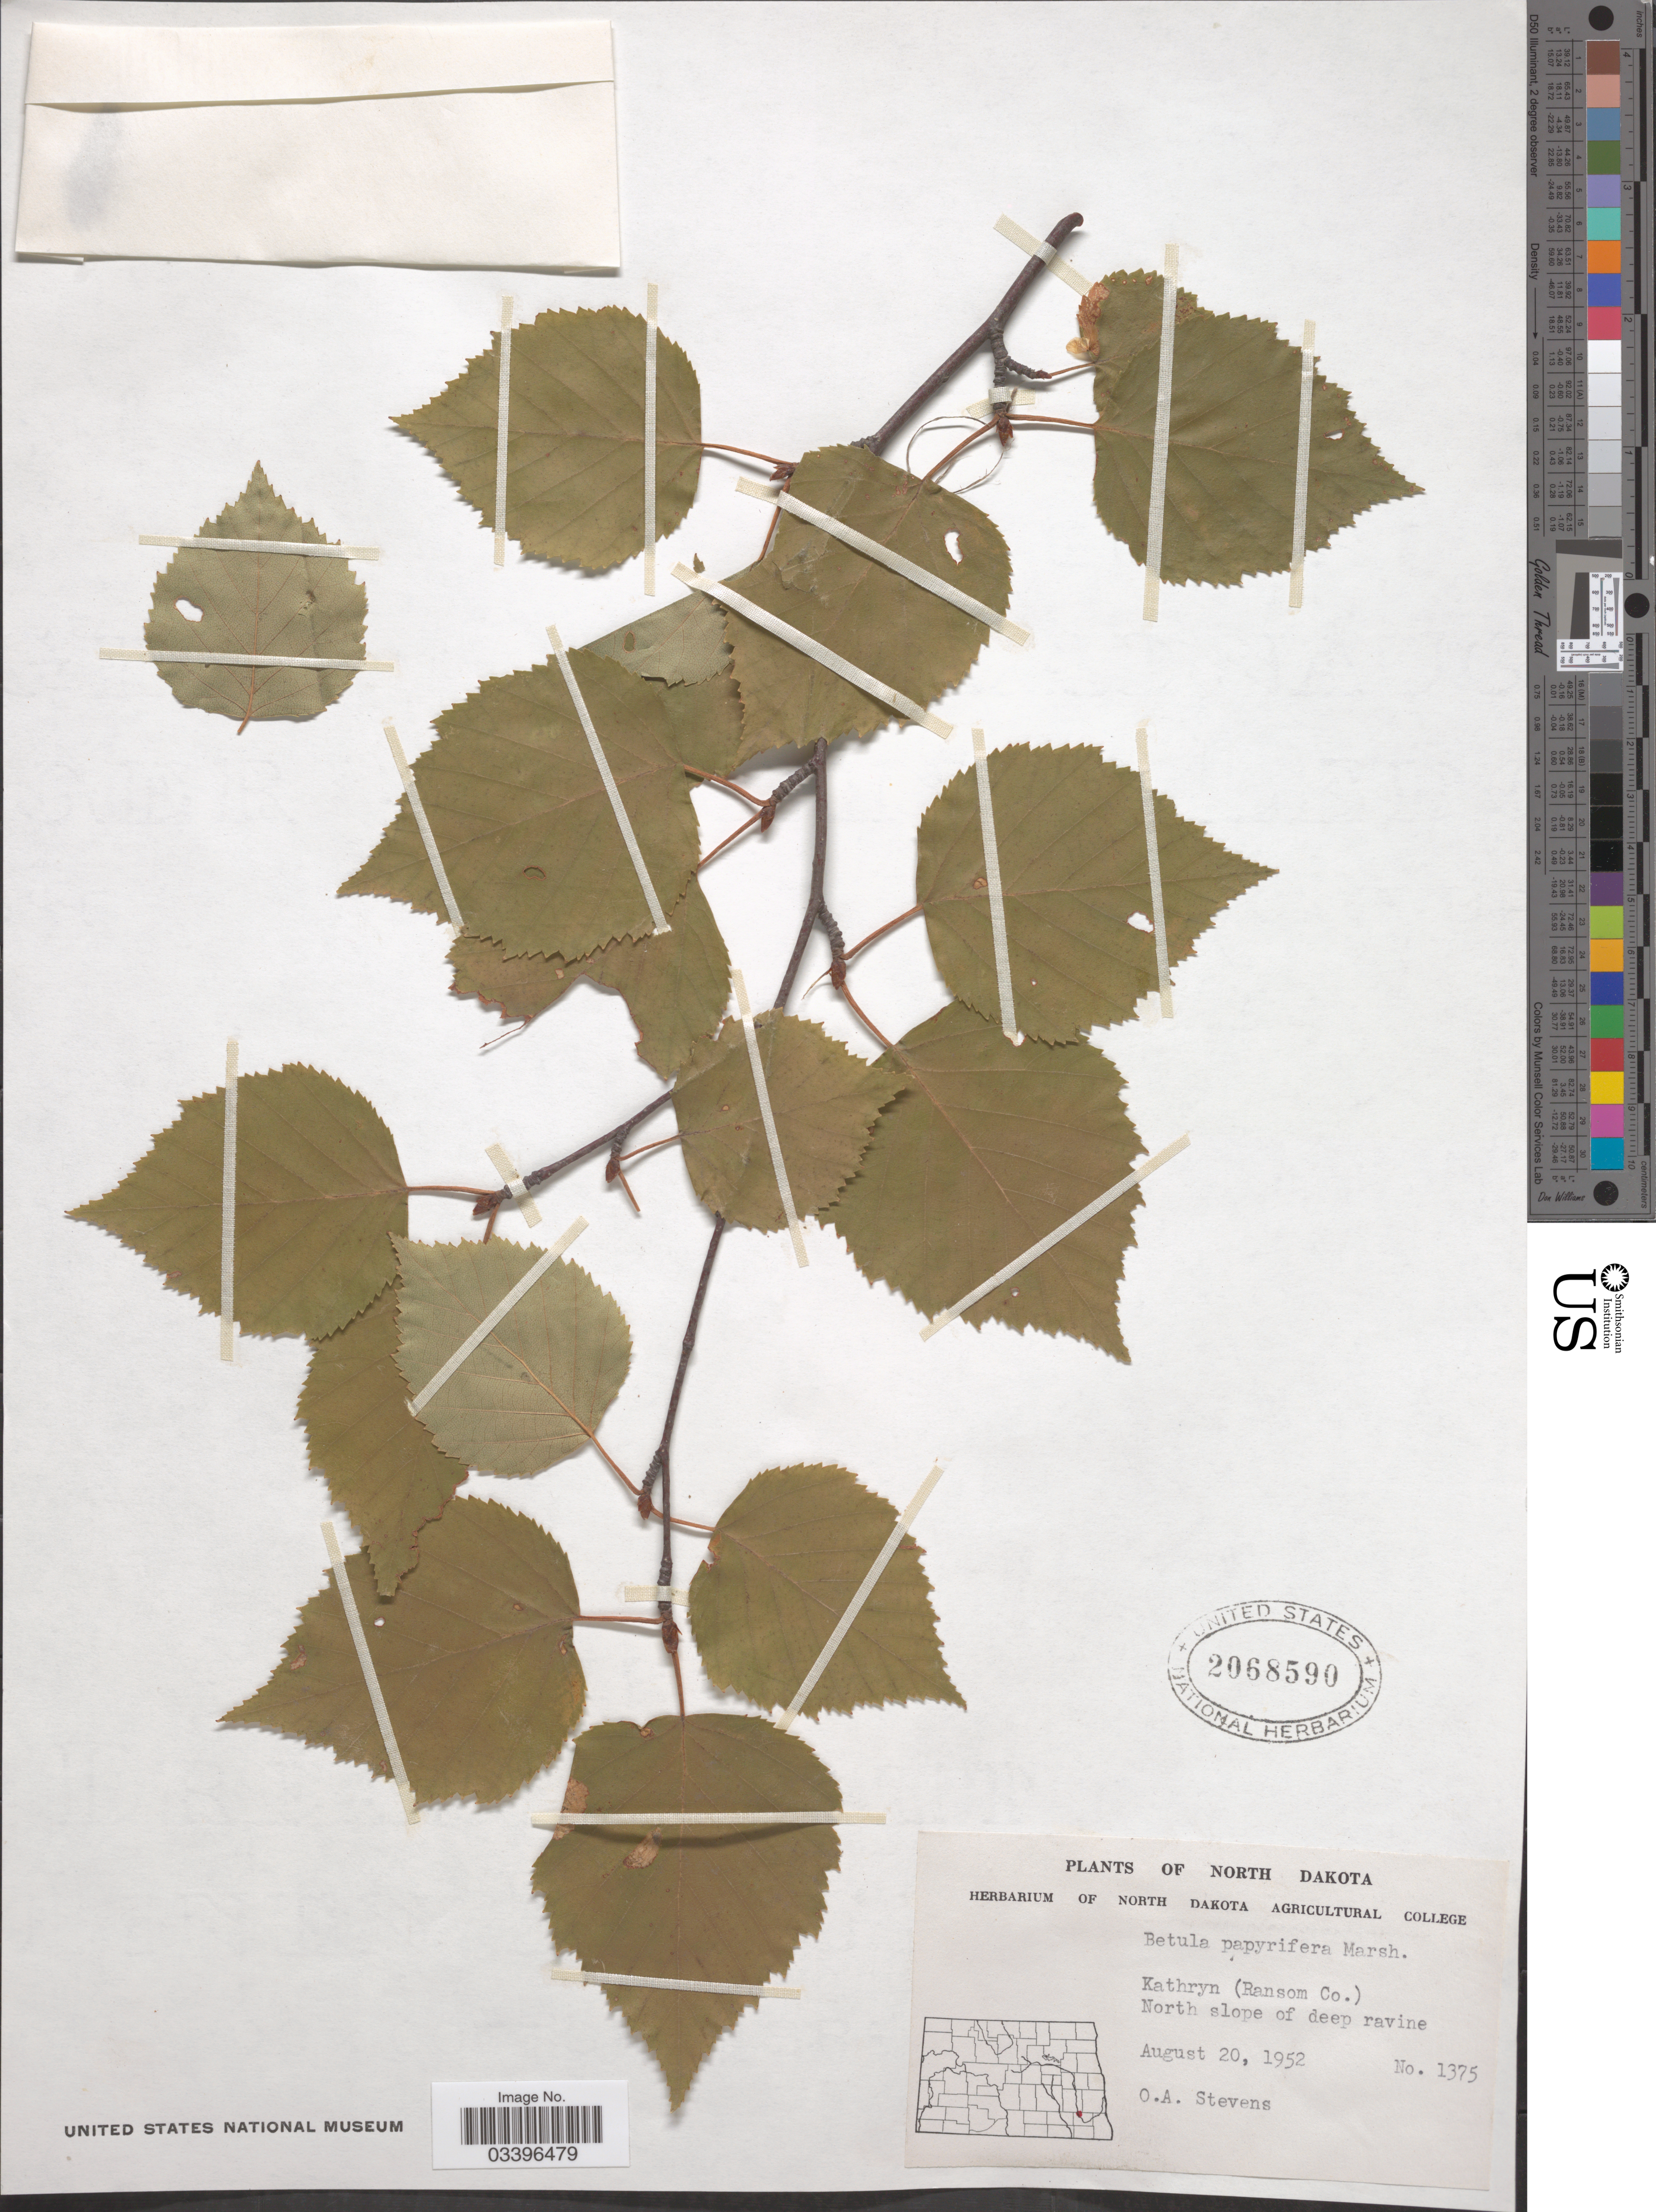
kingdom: Plantae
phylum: Tracheophyta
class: Magnoliopsida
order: Fagales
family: Betulaceae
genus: Betula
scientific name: Betula papyrifera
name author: Marshall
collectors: O. A. Stevens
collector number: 1375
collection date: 1952-08-20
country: United States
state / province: North Dakota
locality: Kathryn (Ransom Co.). North slope of deep ravine.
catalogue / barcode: US 2068590